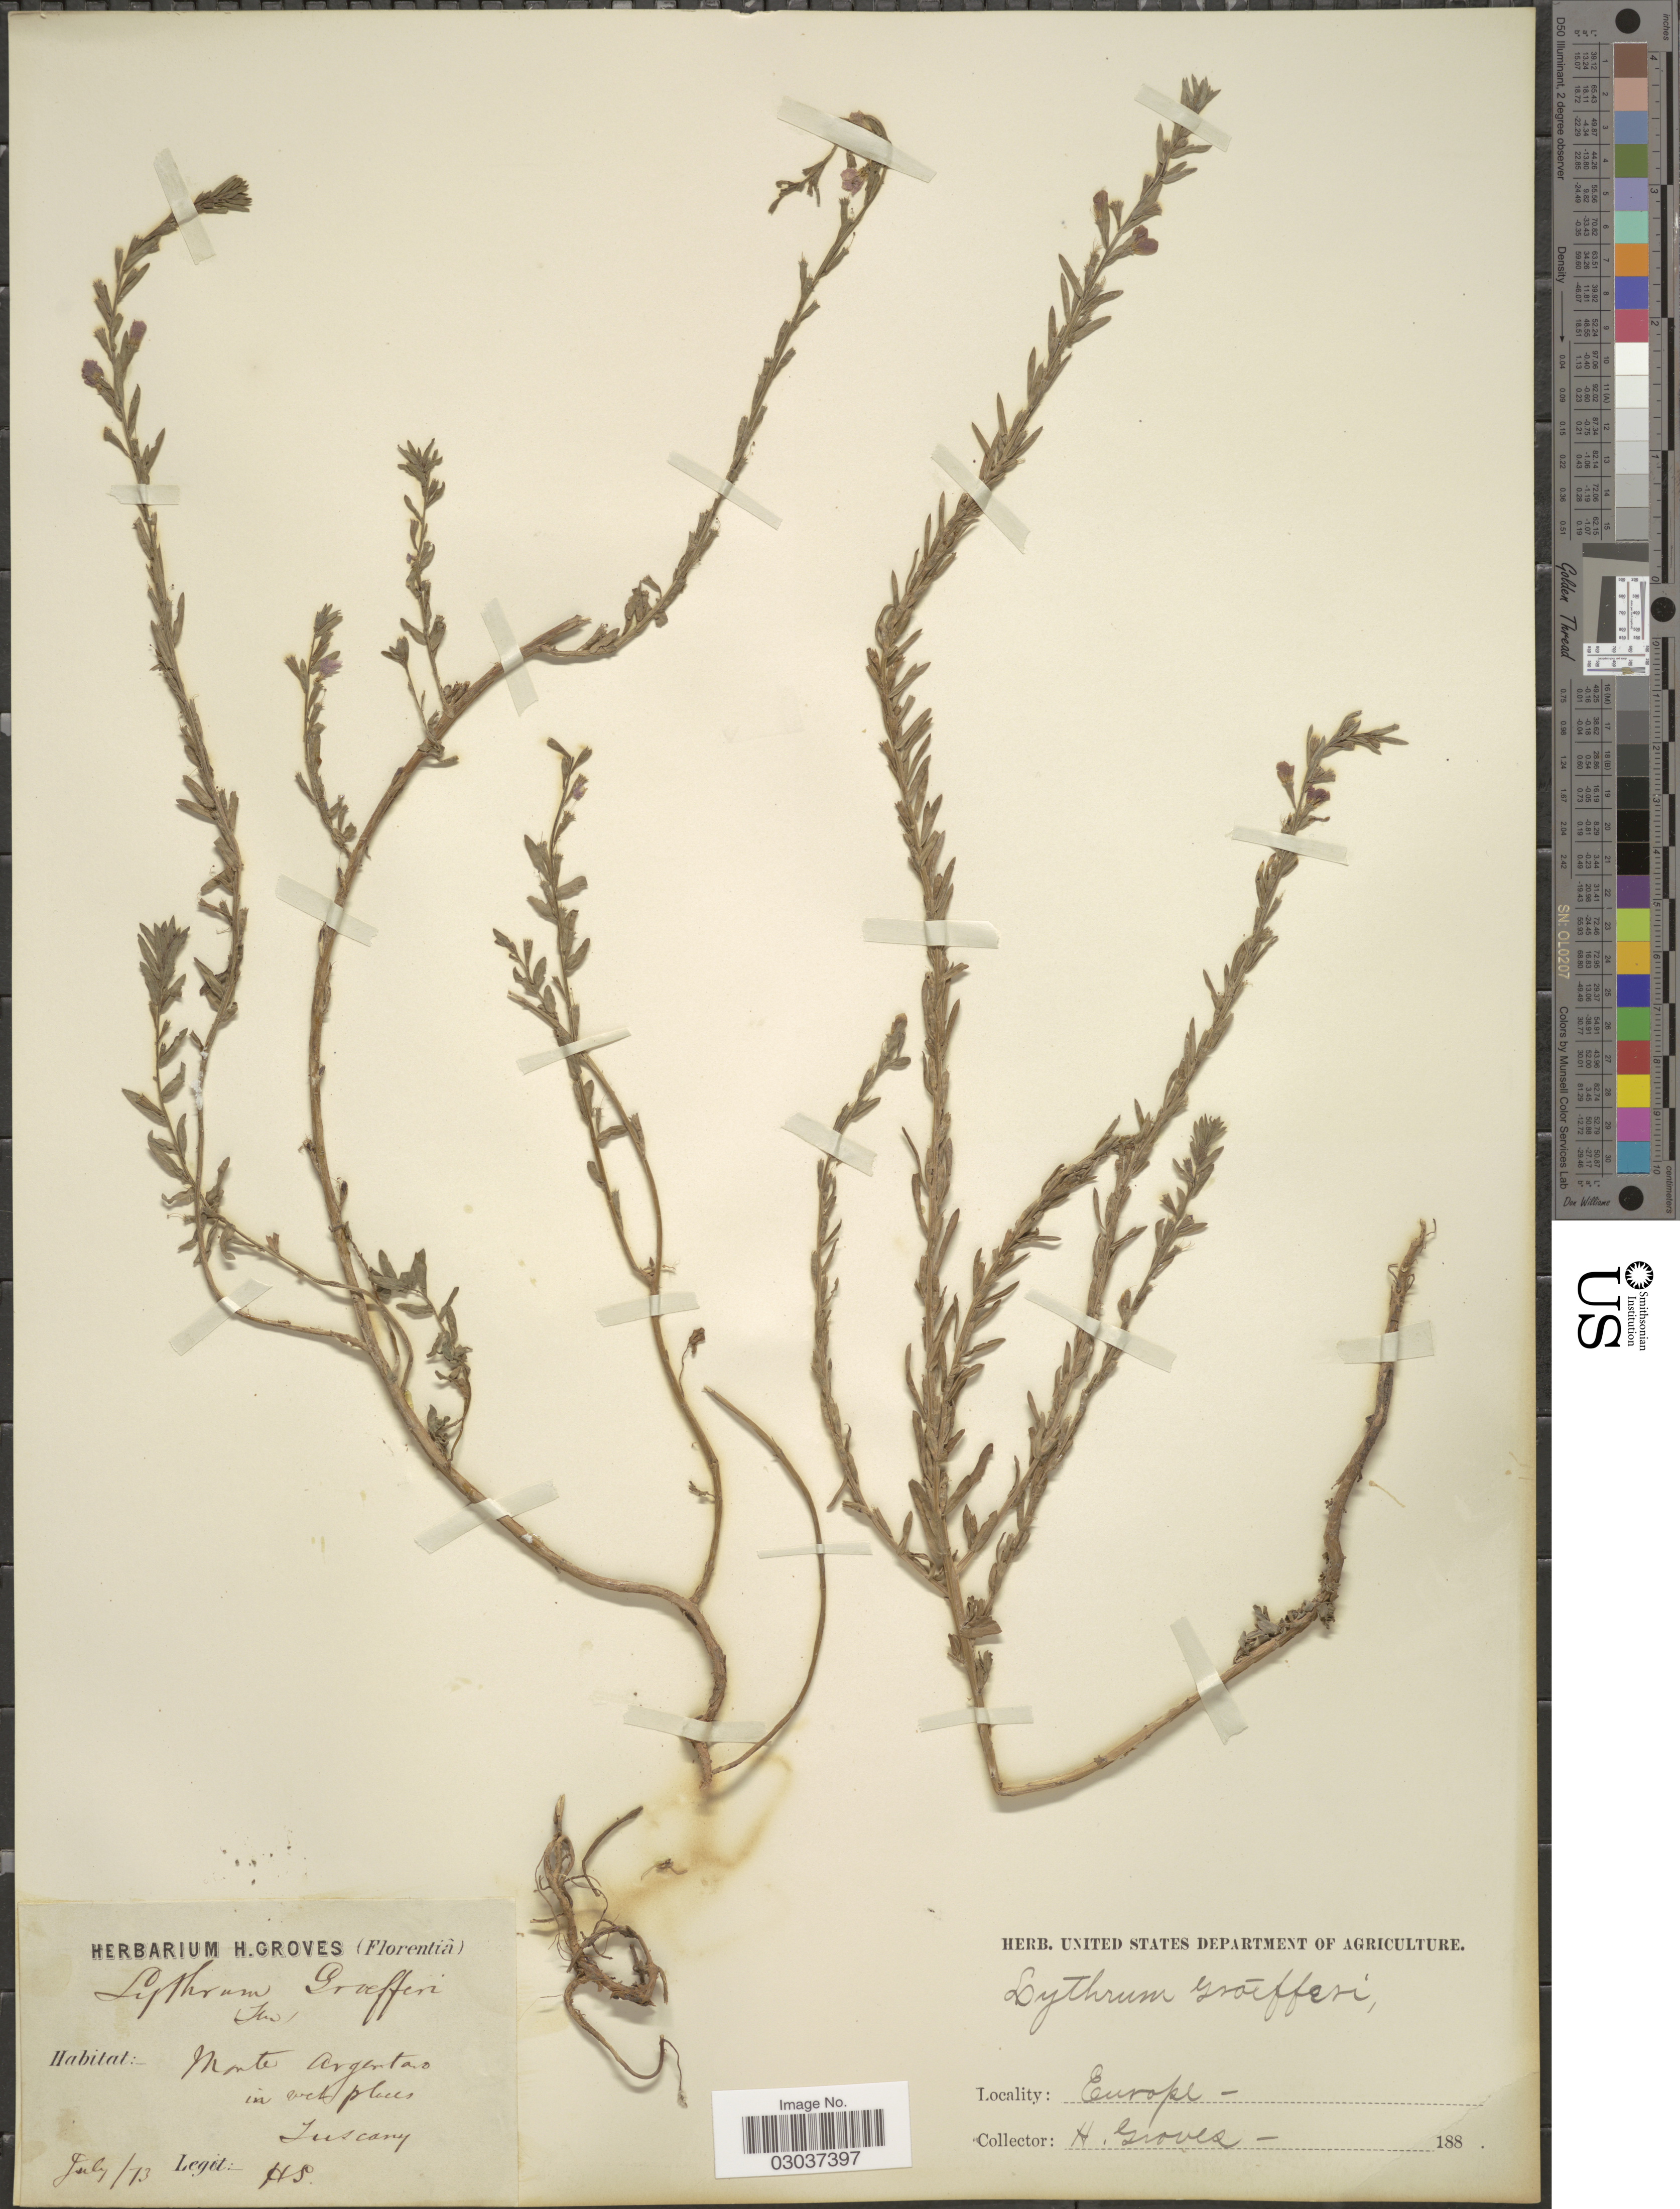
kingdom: Plantae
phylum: Tracheophyta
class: Magnoliopsida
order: Myrtales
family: Lythraceae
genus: Lythrum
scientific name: Lythrum graefferi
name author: Ten.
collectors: H. Groves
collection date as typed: July / 13 188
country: Italy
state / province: Tuscany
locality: Monte Argentao in wet places.